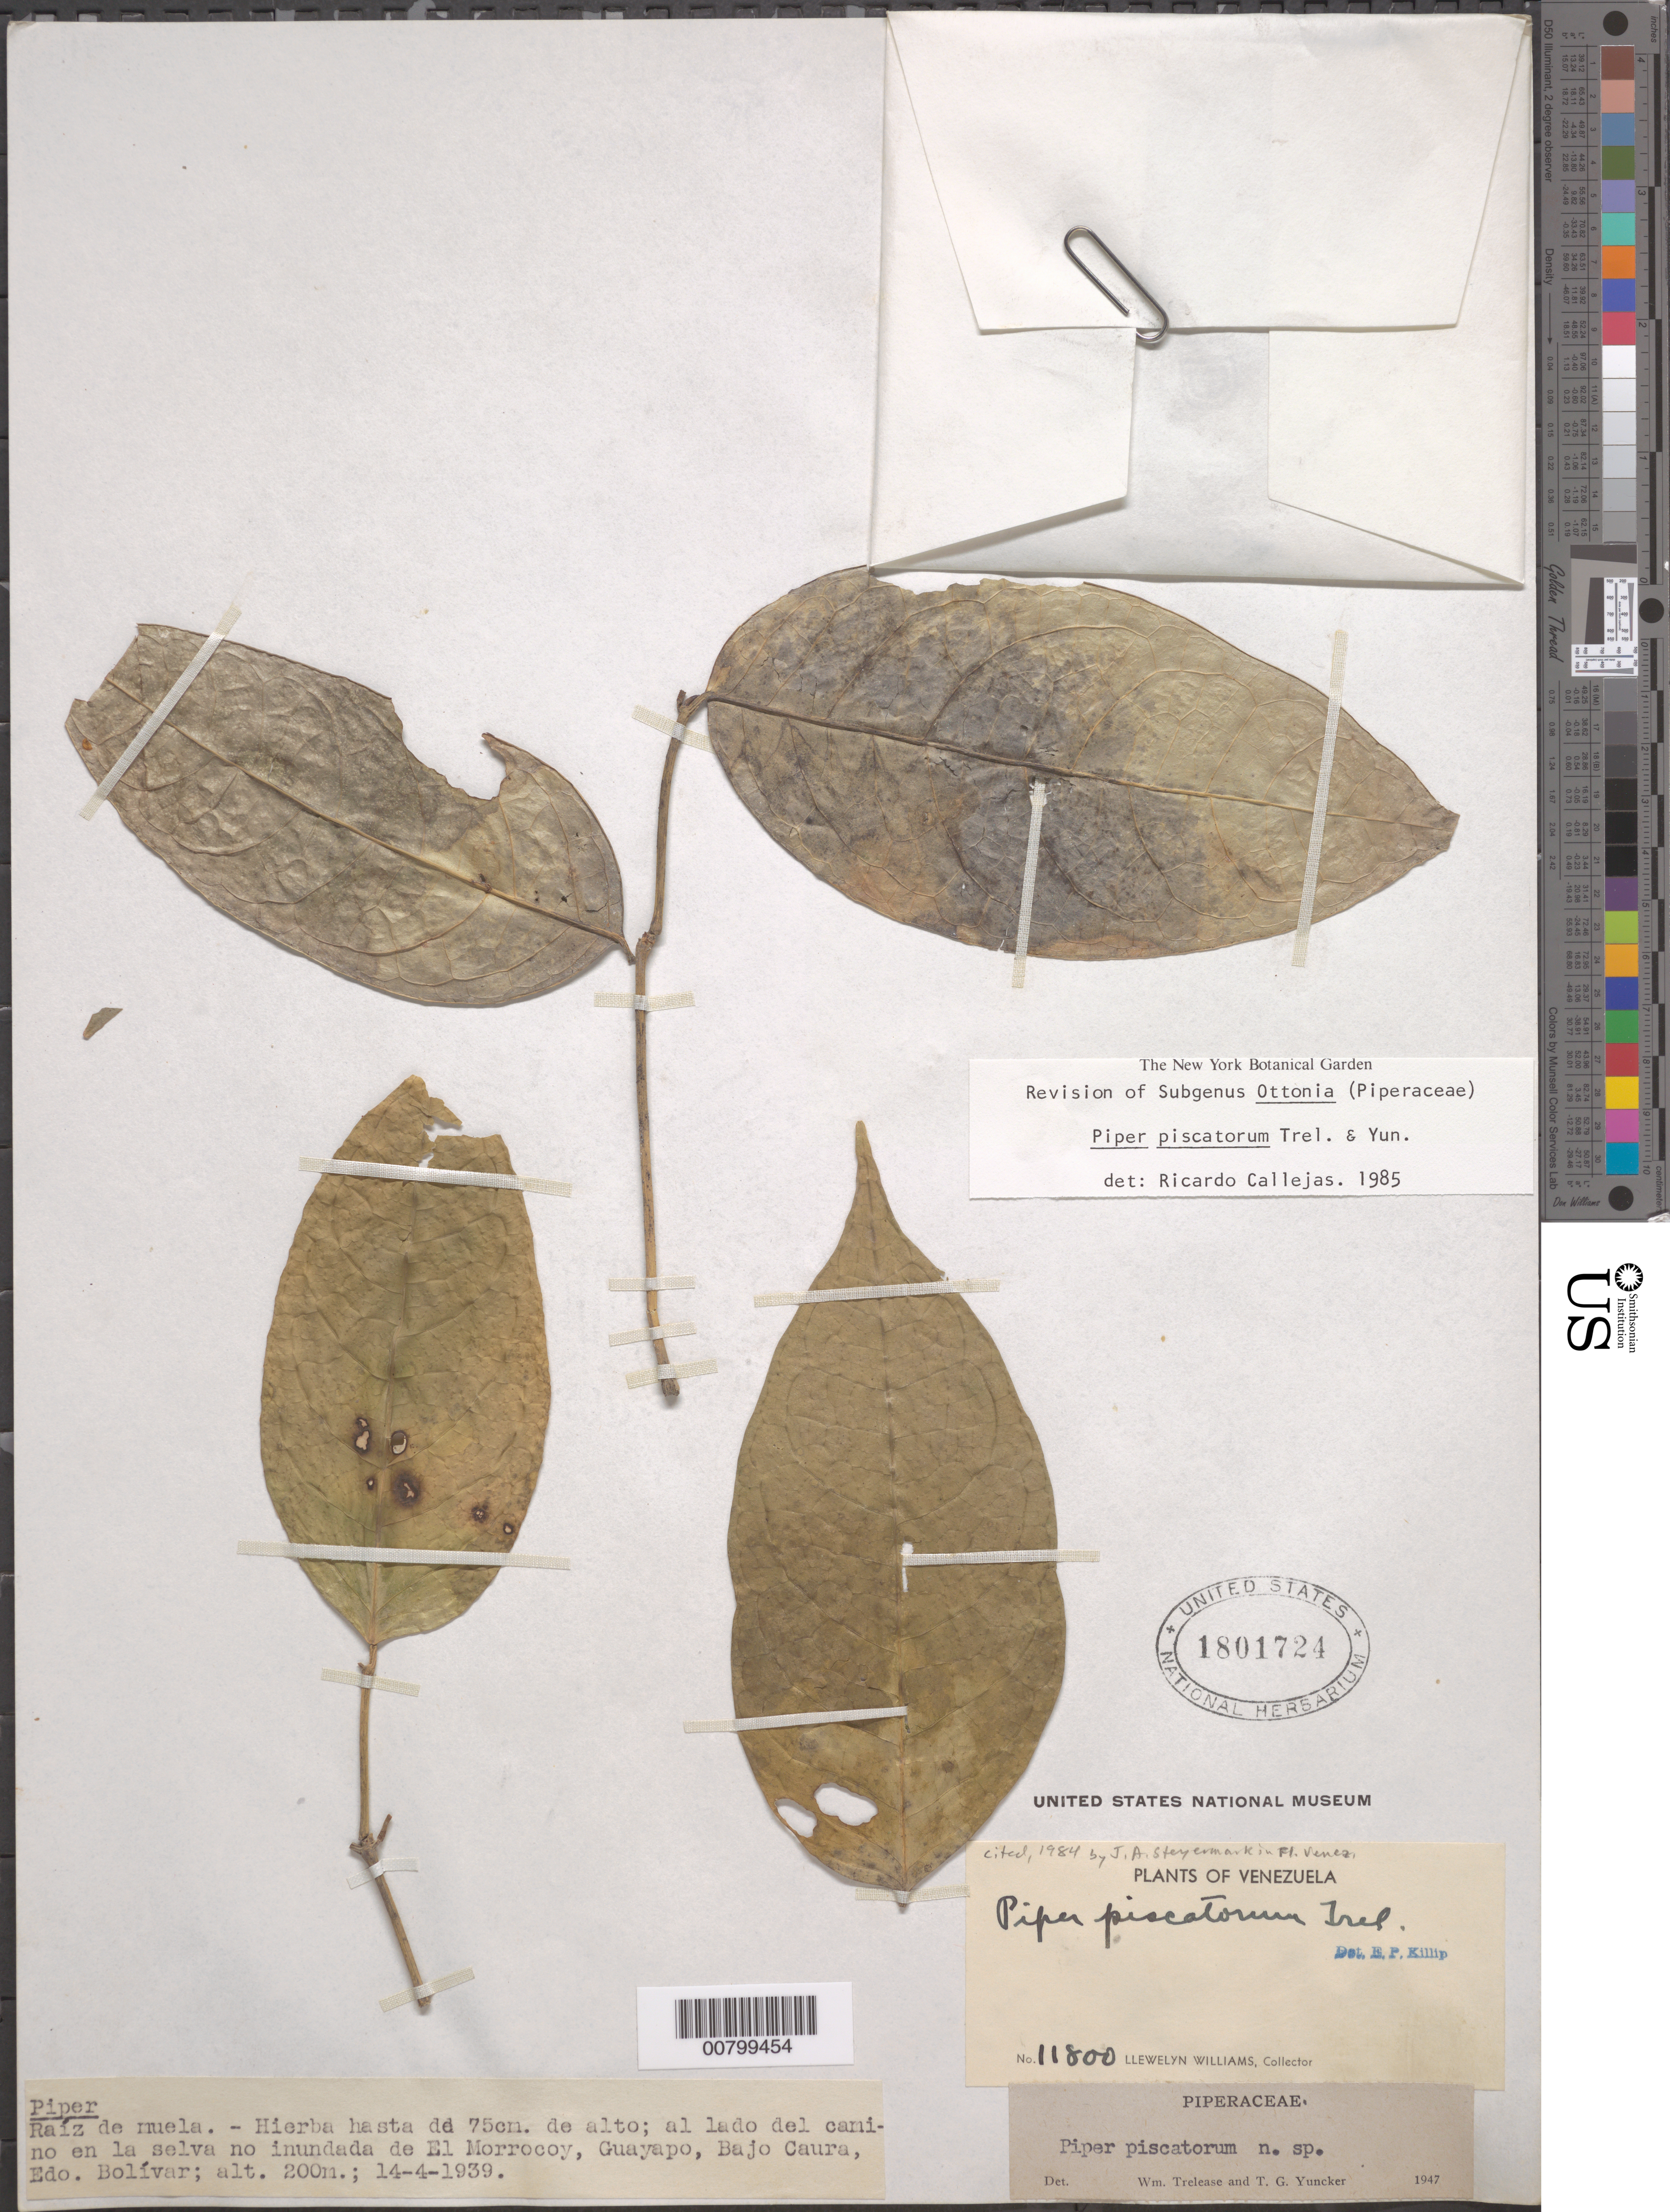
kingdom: Plantae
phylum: Tracheophyta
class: Magnoliopsida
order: Piperales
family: Piperaceae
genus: Piper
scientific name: Piper piscatorum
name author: Trel. & Yunck.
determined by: Callejas, Ricardo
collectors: Ll. Williams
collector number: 11810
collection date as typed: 14-Apr-39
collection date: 1939-04-14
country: Venezuela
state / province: Bolívar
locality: El Morrocoy, Guayapo, Bajo Caura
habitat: Lado del camino en la selva no inundada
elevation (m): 200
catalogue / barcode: US 1801724